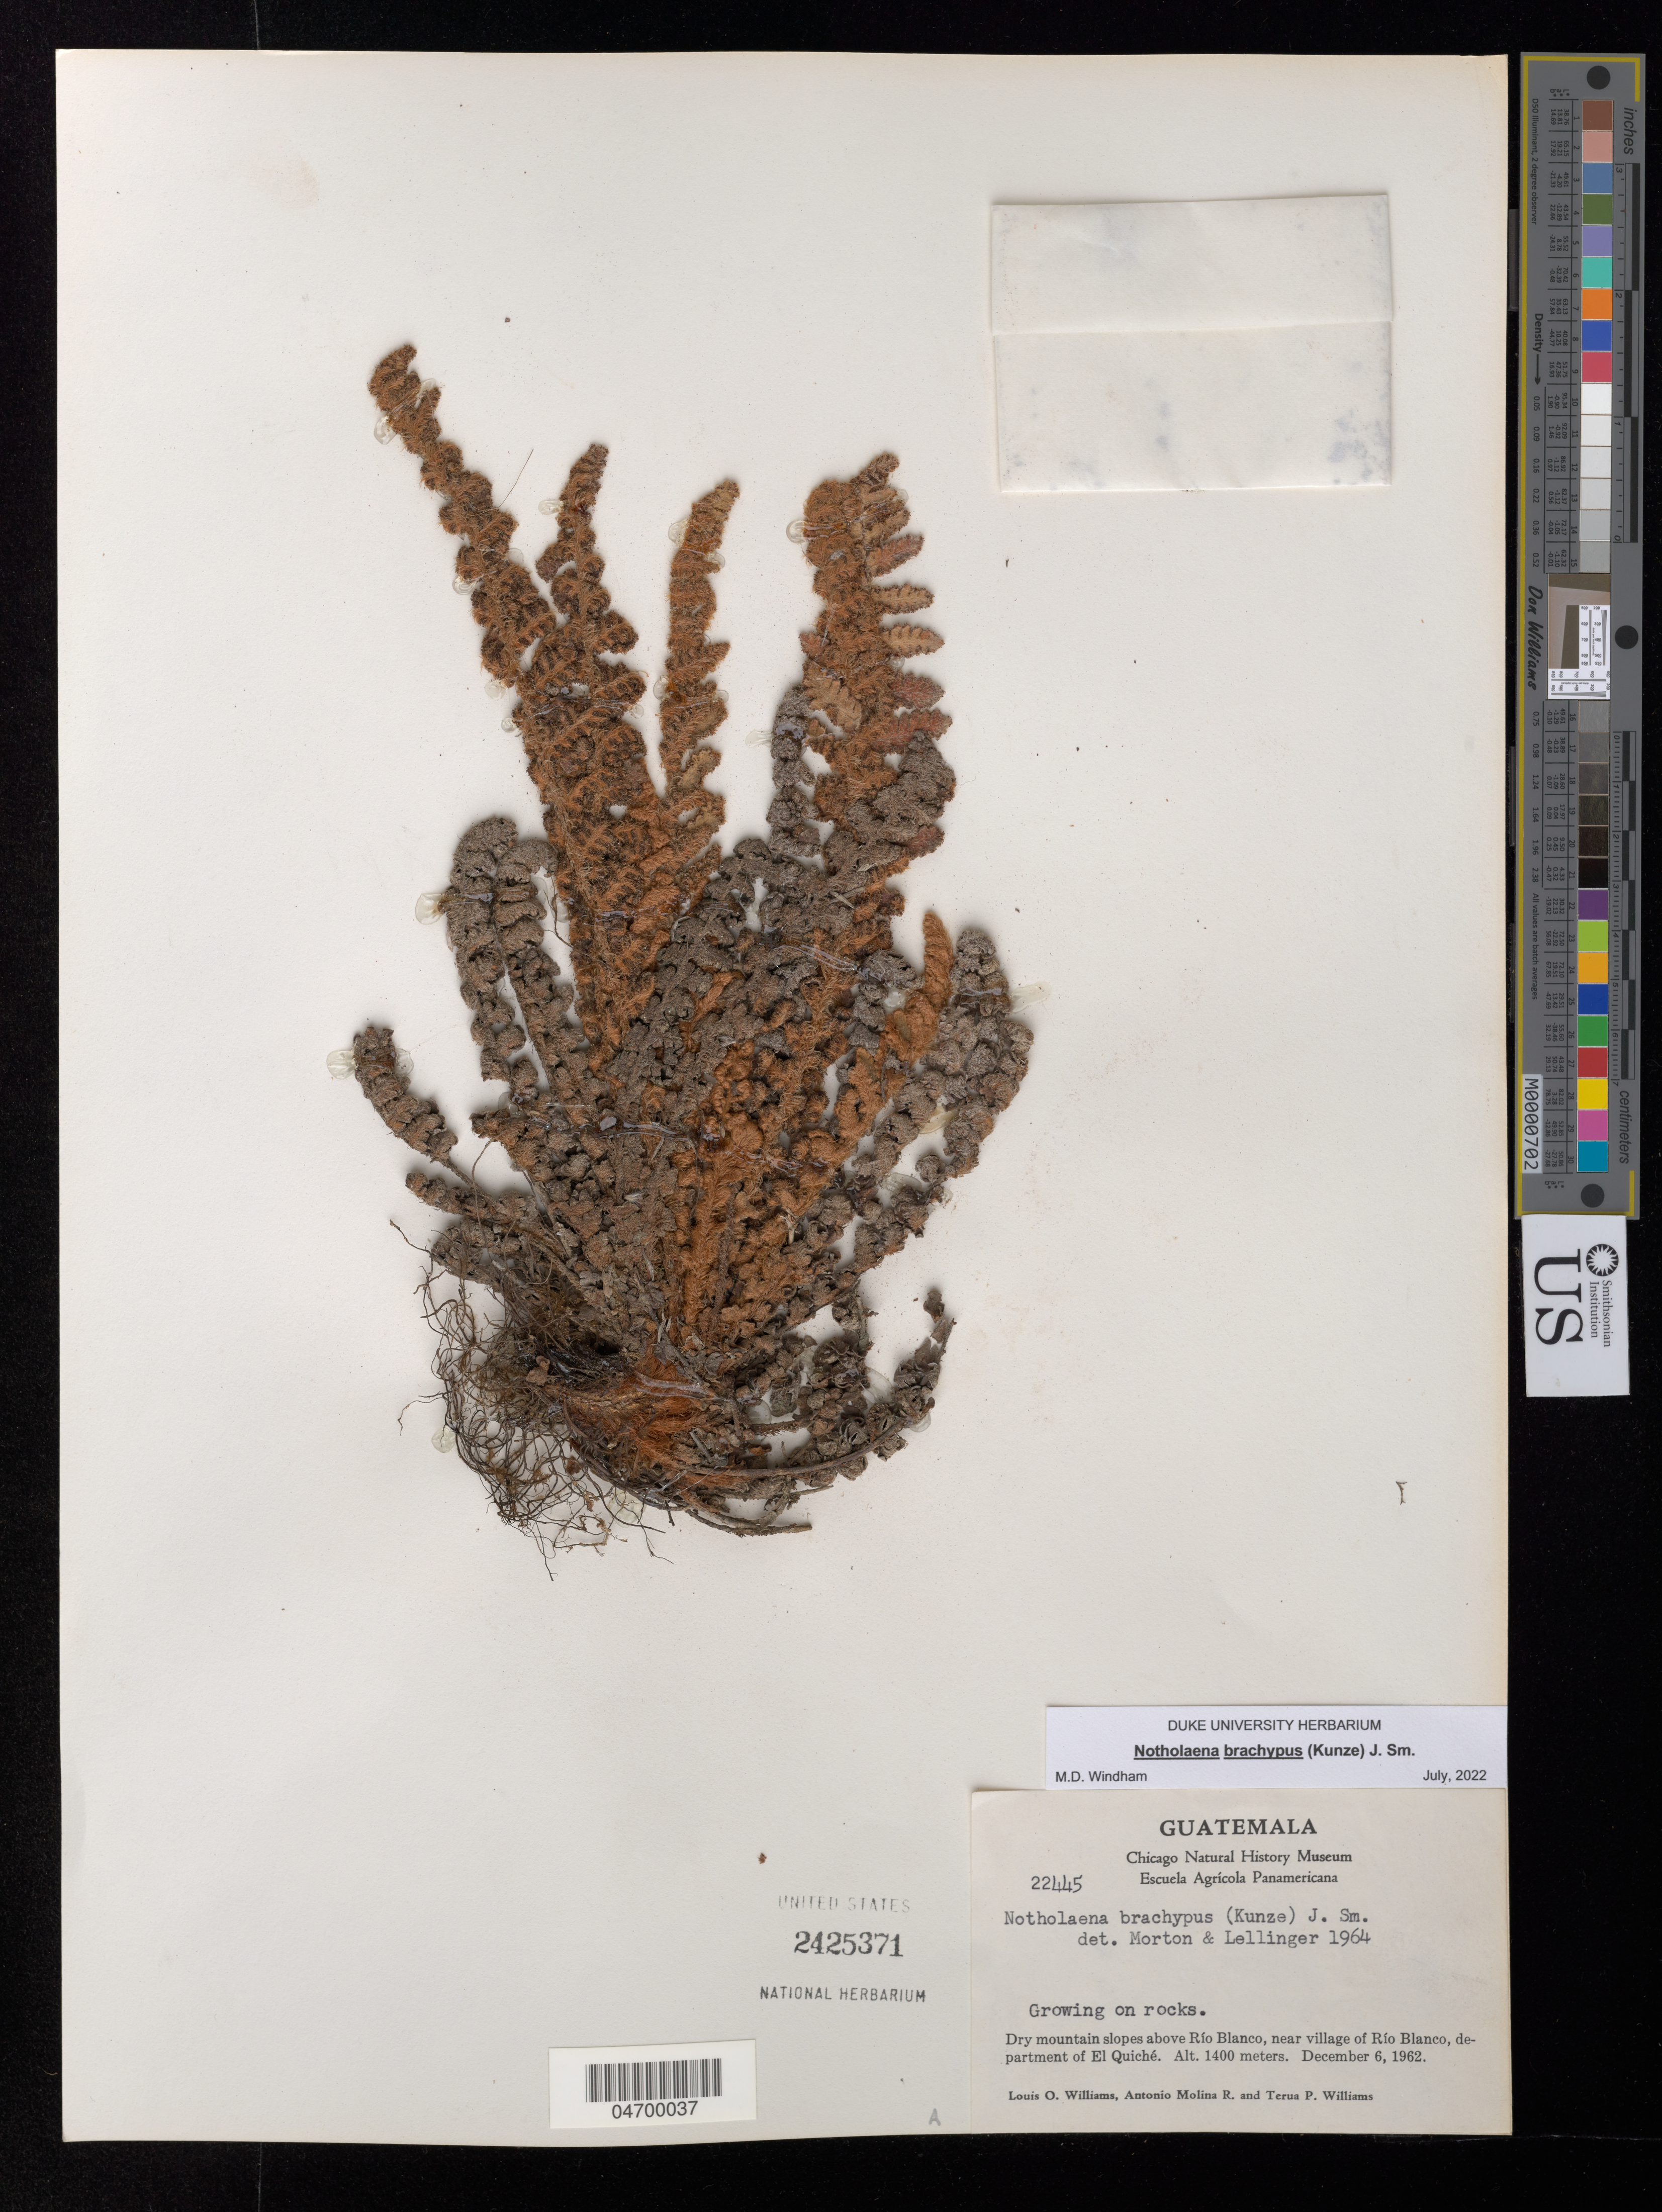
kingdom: Plantae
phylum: Tracheophyta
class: Polypodiopsida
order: Polypodiales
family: Pteridaceae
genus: Notholaena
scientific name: Notholaena brachypus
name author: (Kunze) J. Sm.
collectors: L. O. Williams, A. Molina R. & T. P. Williams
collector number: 22445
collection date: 1962-12-06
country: Guatemala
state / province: El Quiche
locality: Dry mountain slopes above Río Blanco, near village of Río Blanco, department of El Quiché.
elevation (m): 1400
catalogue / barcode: US 2425371